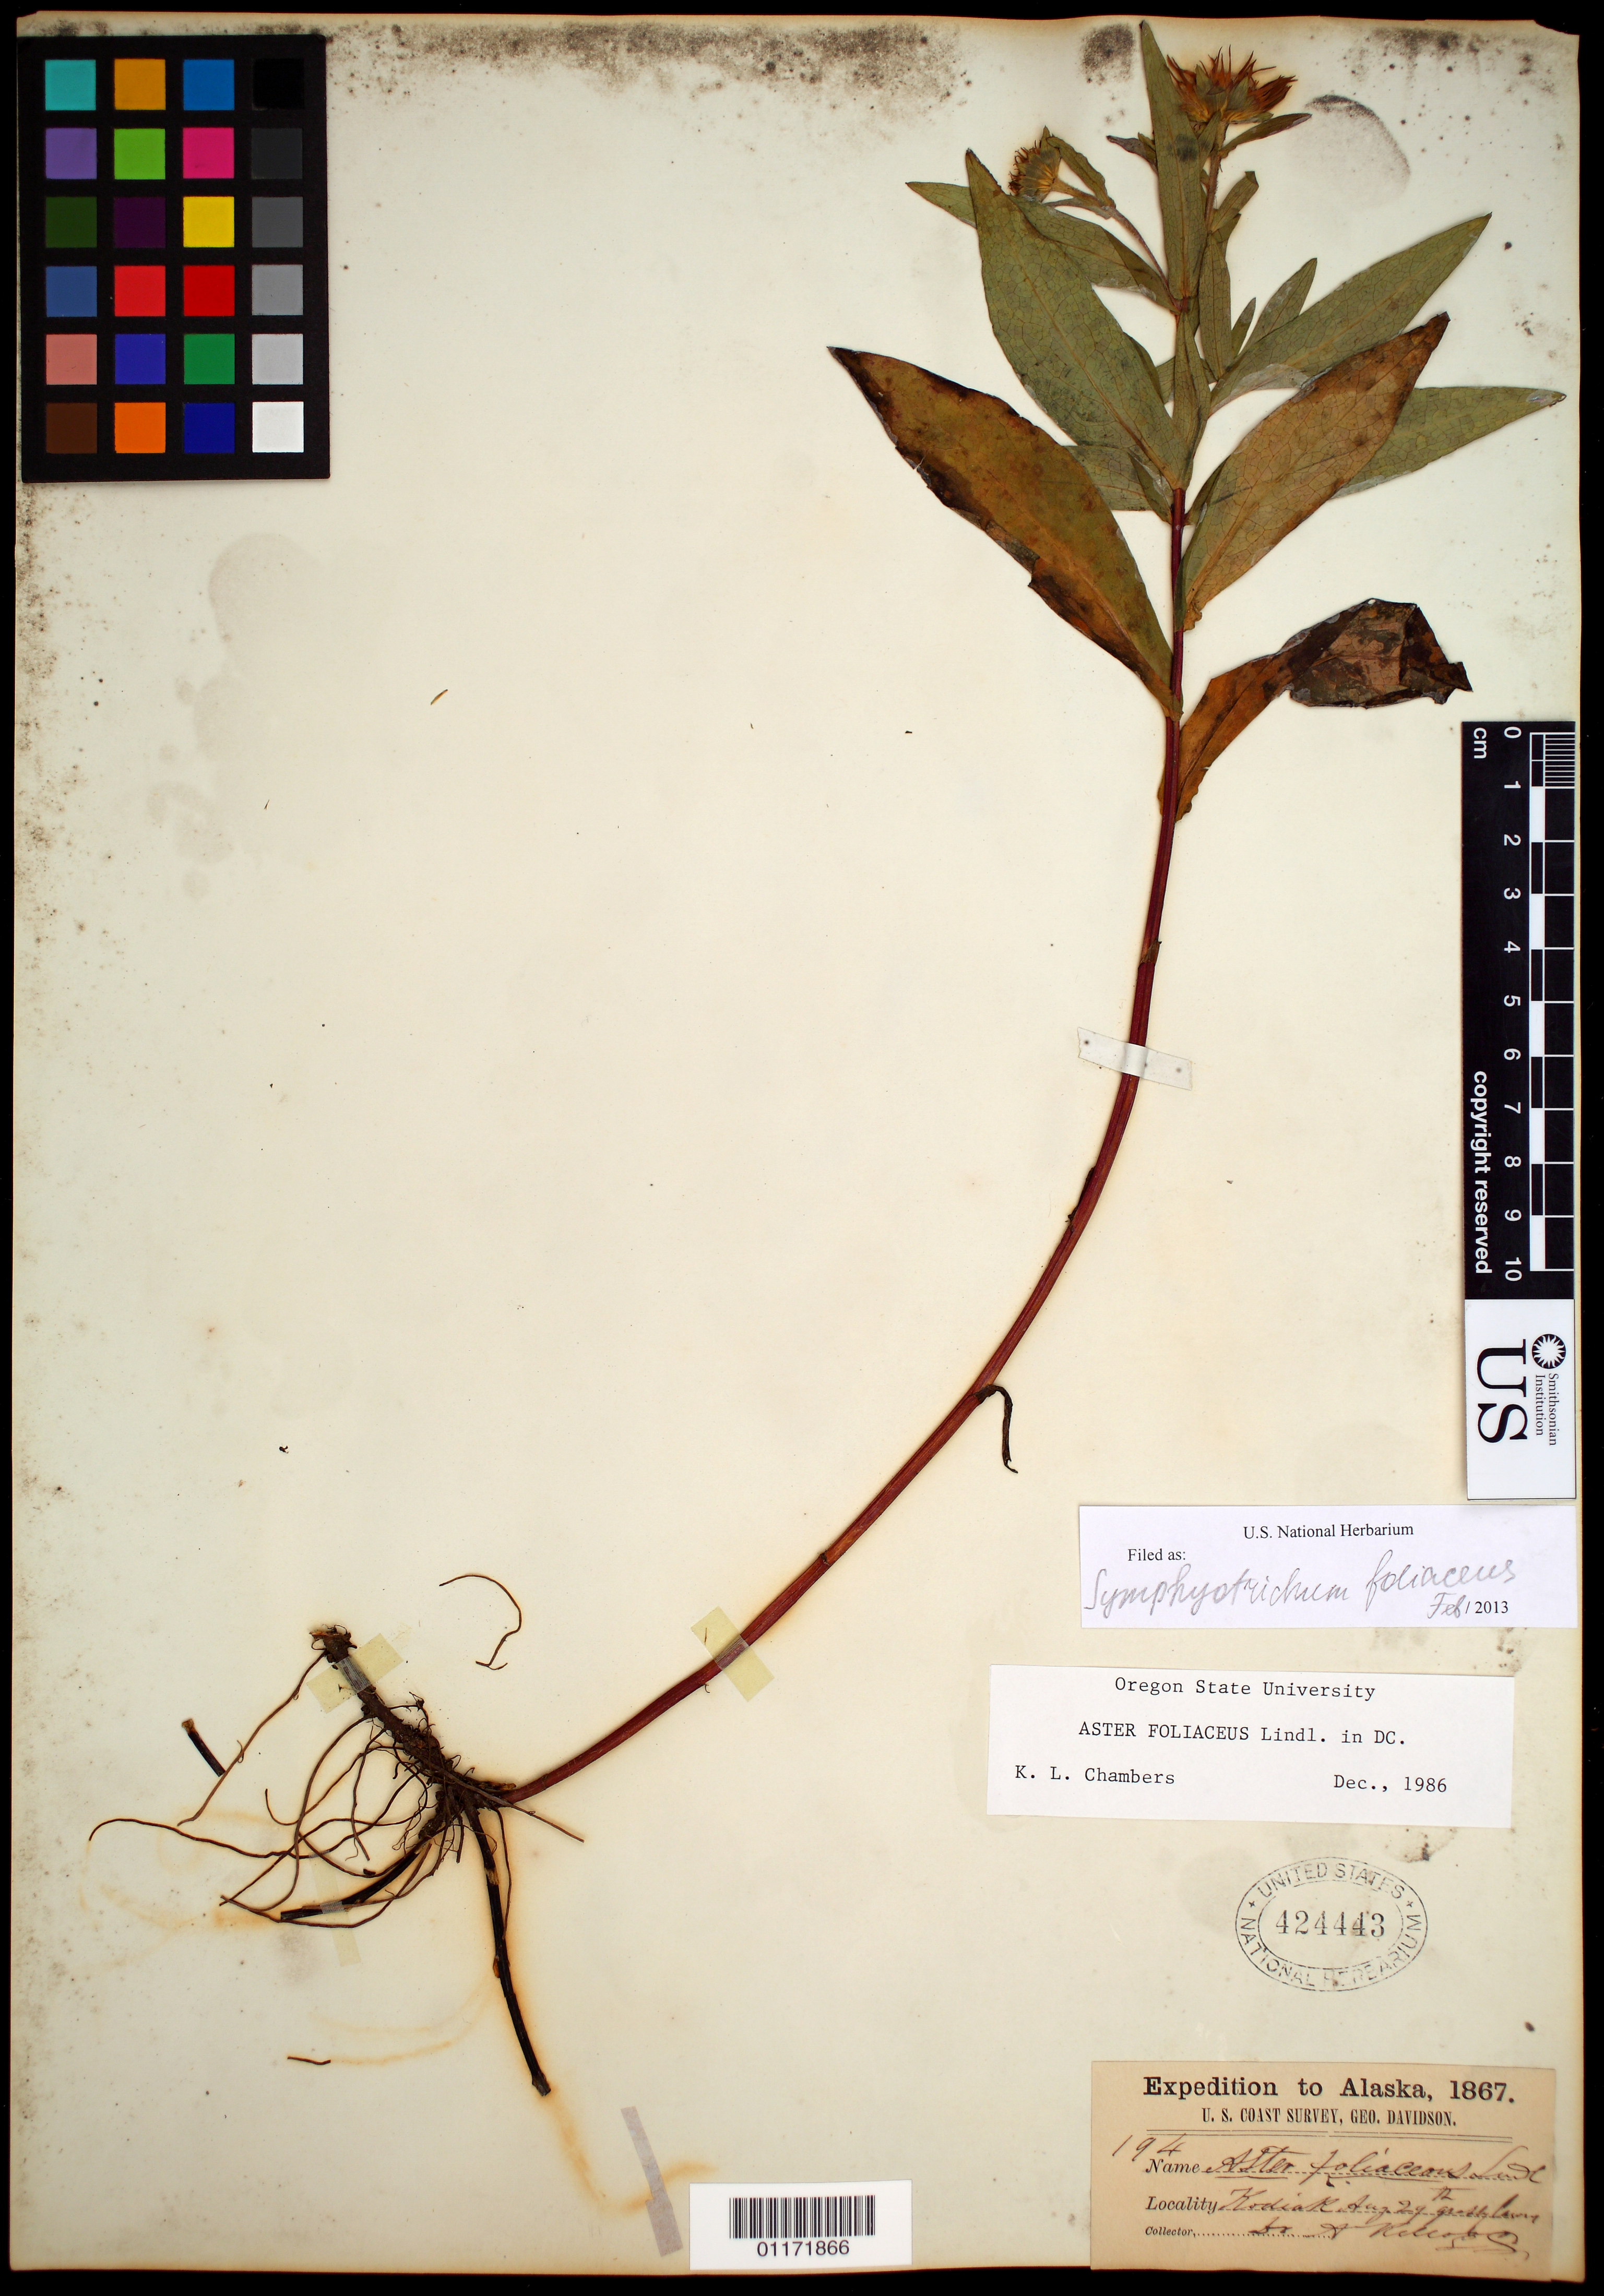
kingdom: Plantae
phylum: Tracheophyta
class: Magnoliopsida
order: Asterales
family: Asteraceae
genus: Symphyotrichum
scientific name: Symphyotrichum foliaceum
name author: (Lindl. ex DC.) G.L. Nesom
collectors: A. Kellog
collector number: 194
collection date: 1867-08-29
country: United States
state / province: Alaska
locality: Kodiak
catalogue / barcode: US 424443